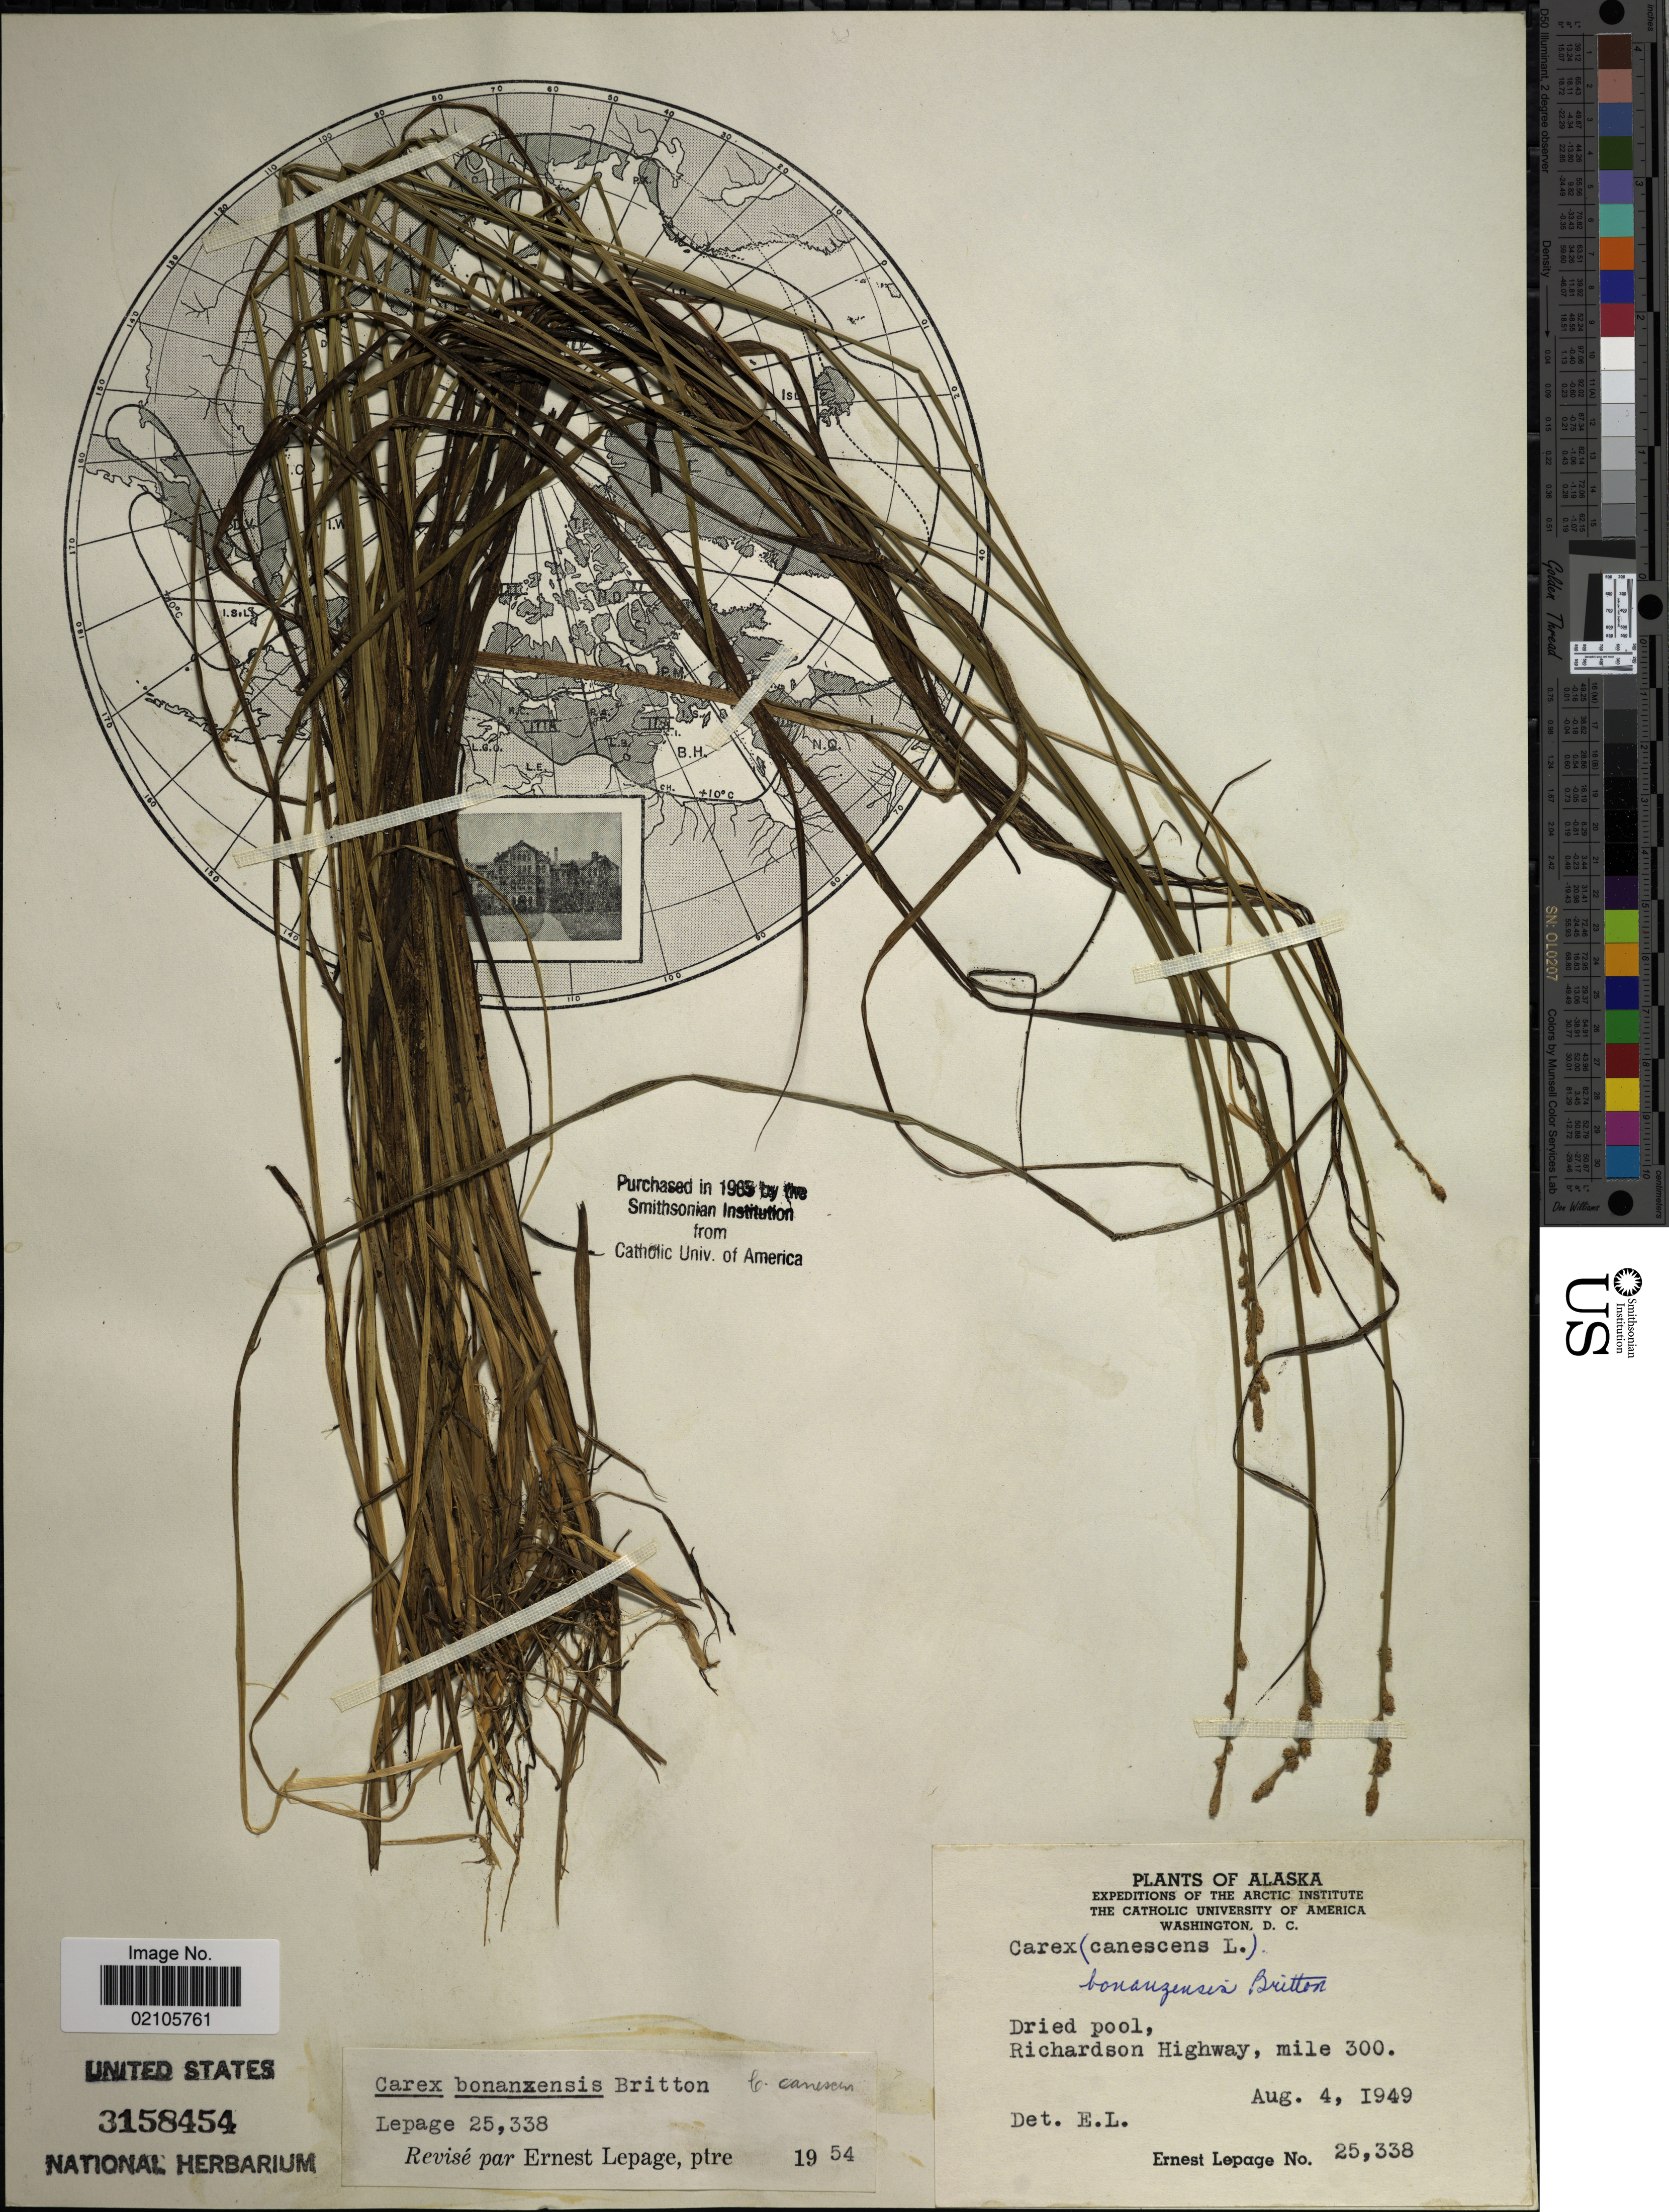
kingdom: Plantae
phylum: Tracheophyta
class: Liliopsida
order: Poales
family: Cyperaceae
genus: Carex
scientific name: Carex bonanzensis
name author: Britton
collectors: E. Lepage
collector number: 25338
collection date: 1949-08-04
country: United States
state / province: Alaska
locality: Dried pool, Richardson Highway, mile 300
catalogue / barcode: US 3158454